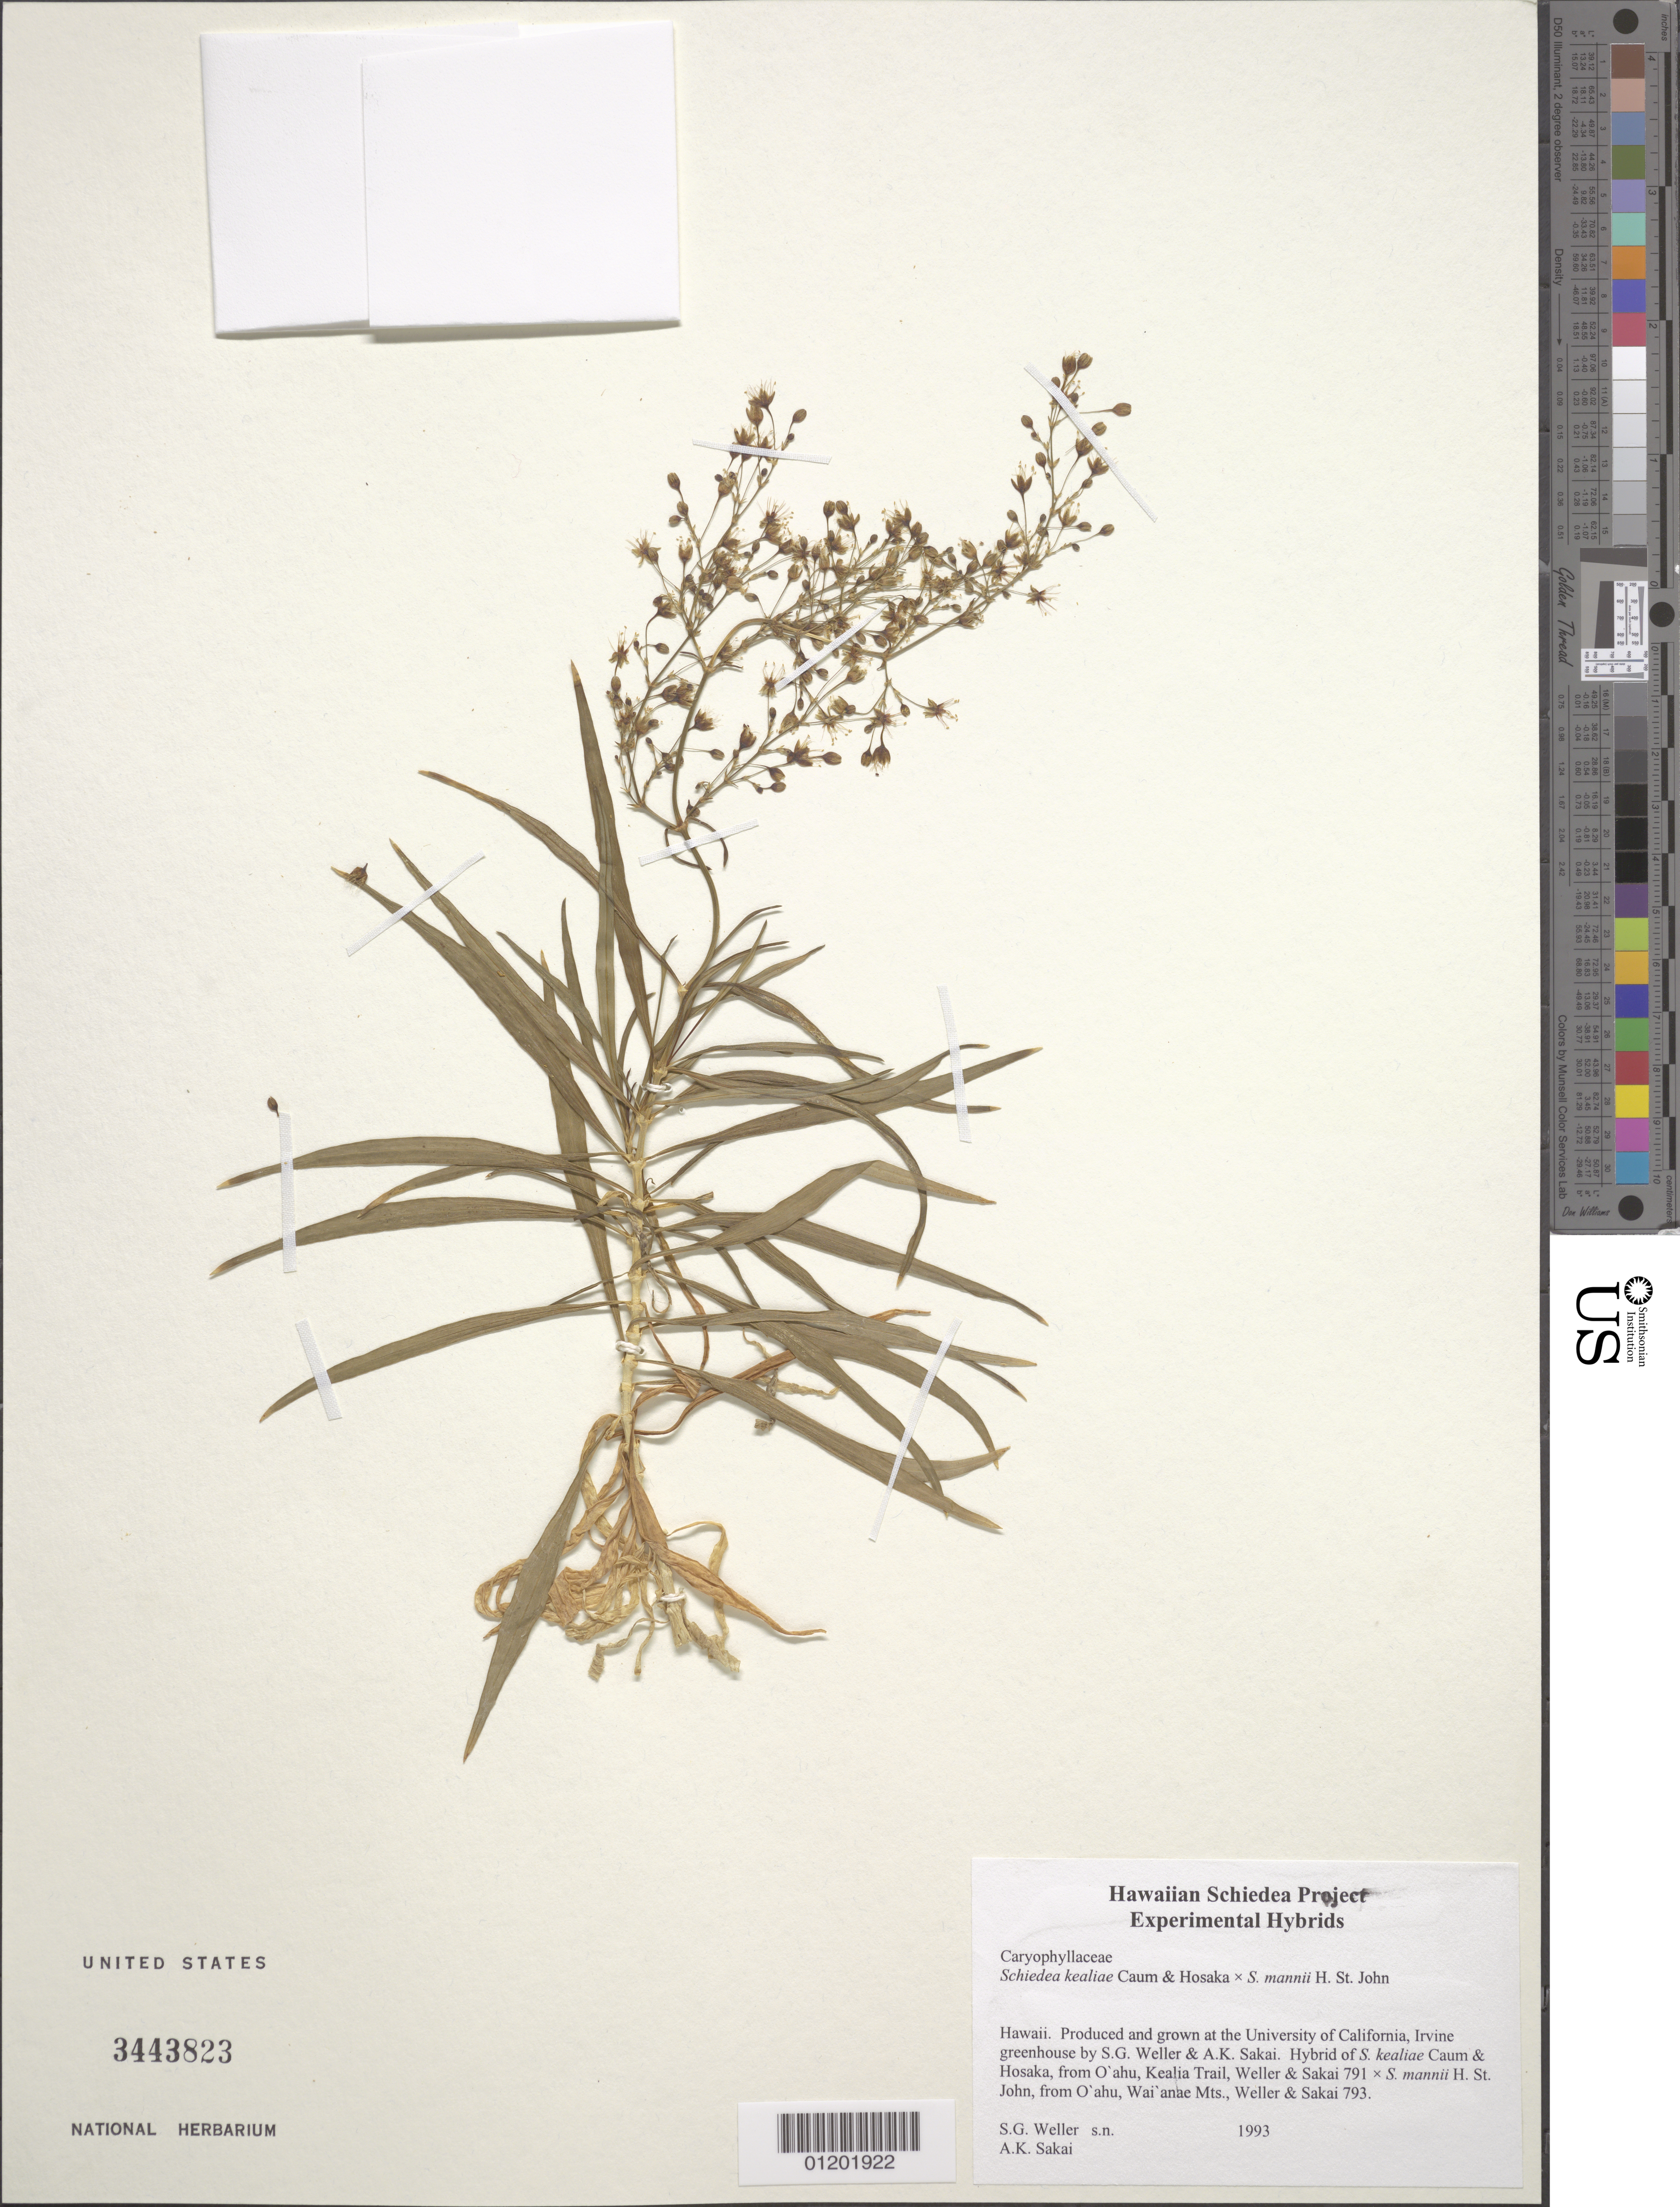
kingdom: Plantae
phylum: Tracheophyta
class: Magnoliopsida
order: Caryophyllales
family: Caryophyllaceae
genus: Schiedea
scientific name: Schiedea kealiae x S. mannii H. St. John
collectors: S. G. Weller & A. Sakai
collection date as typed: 1993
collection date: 1993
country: United States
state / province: California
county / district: Orange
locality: University of California, Irvine greenhouse.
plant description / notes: Hybrid of S. kealiae Caum & Hosaka [from O'ahu, Kealia Trail, Weller & Sakai 791] × S. mannii H. St. John [from O'ahu, Wai'anae Mts., Weller & Sakai 793].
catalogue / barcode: US 3443823